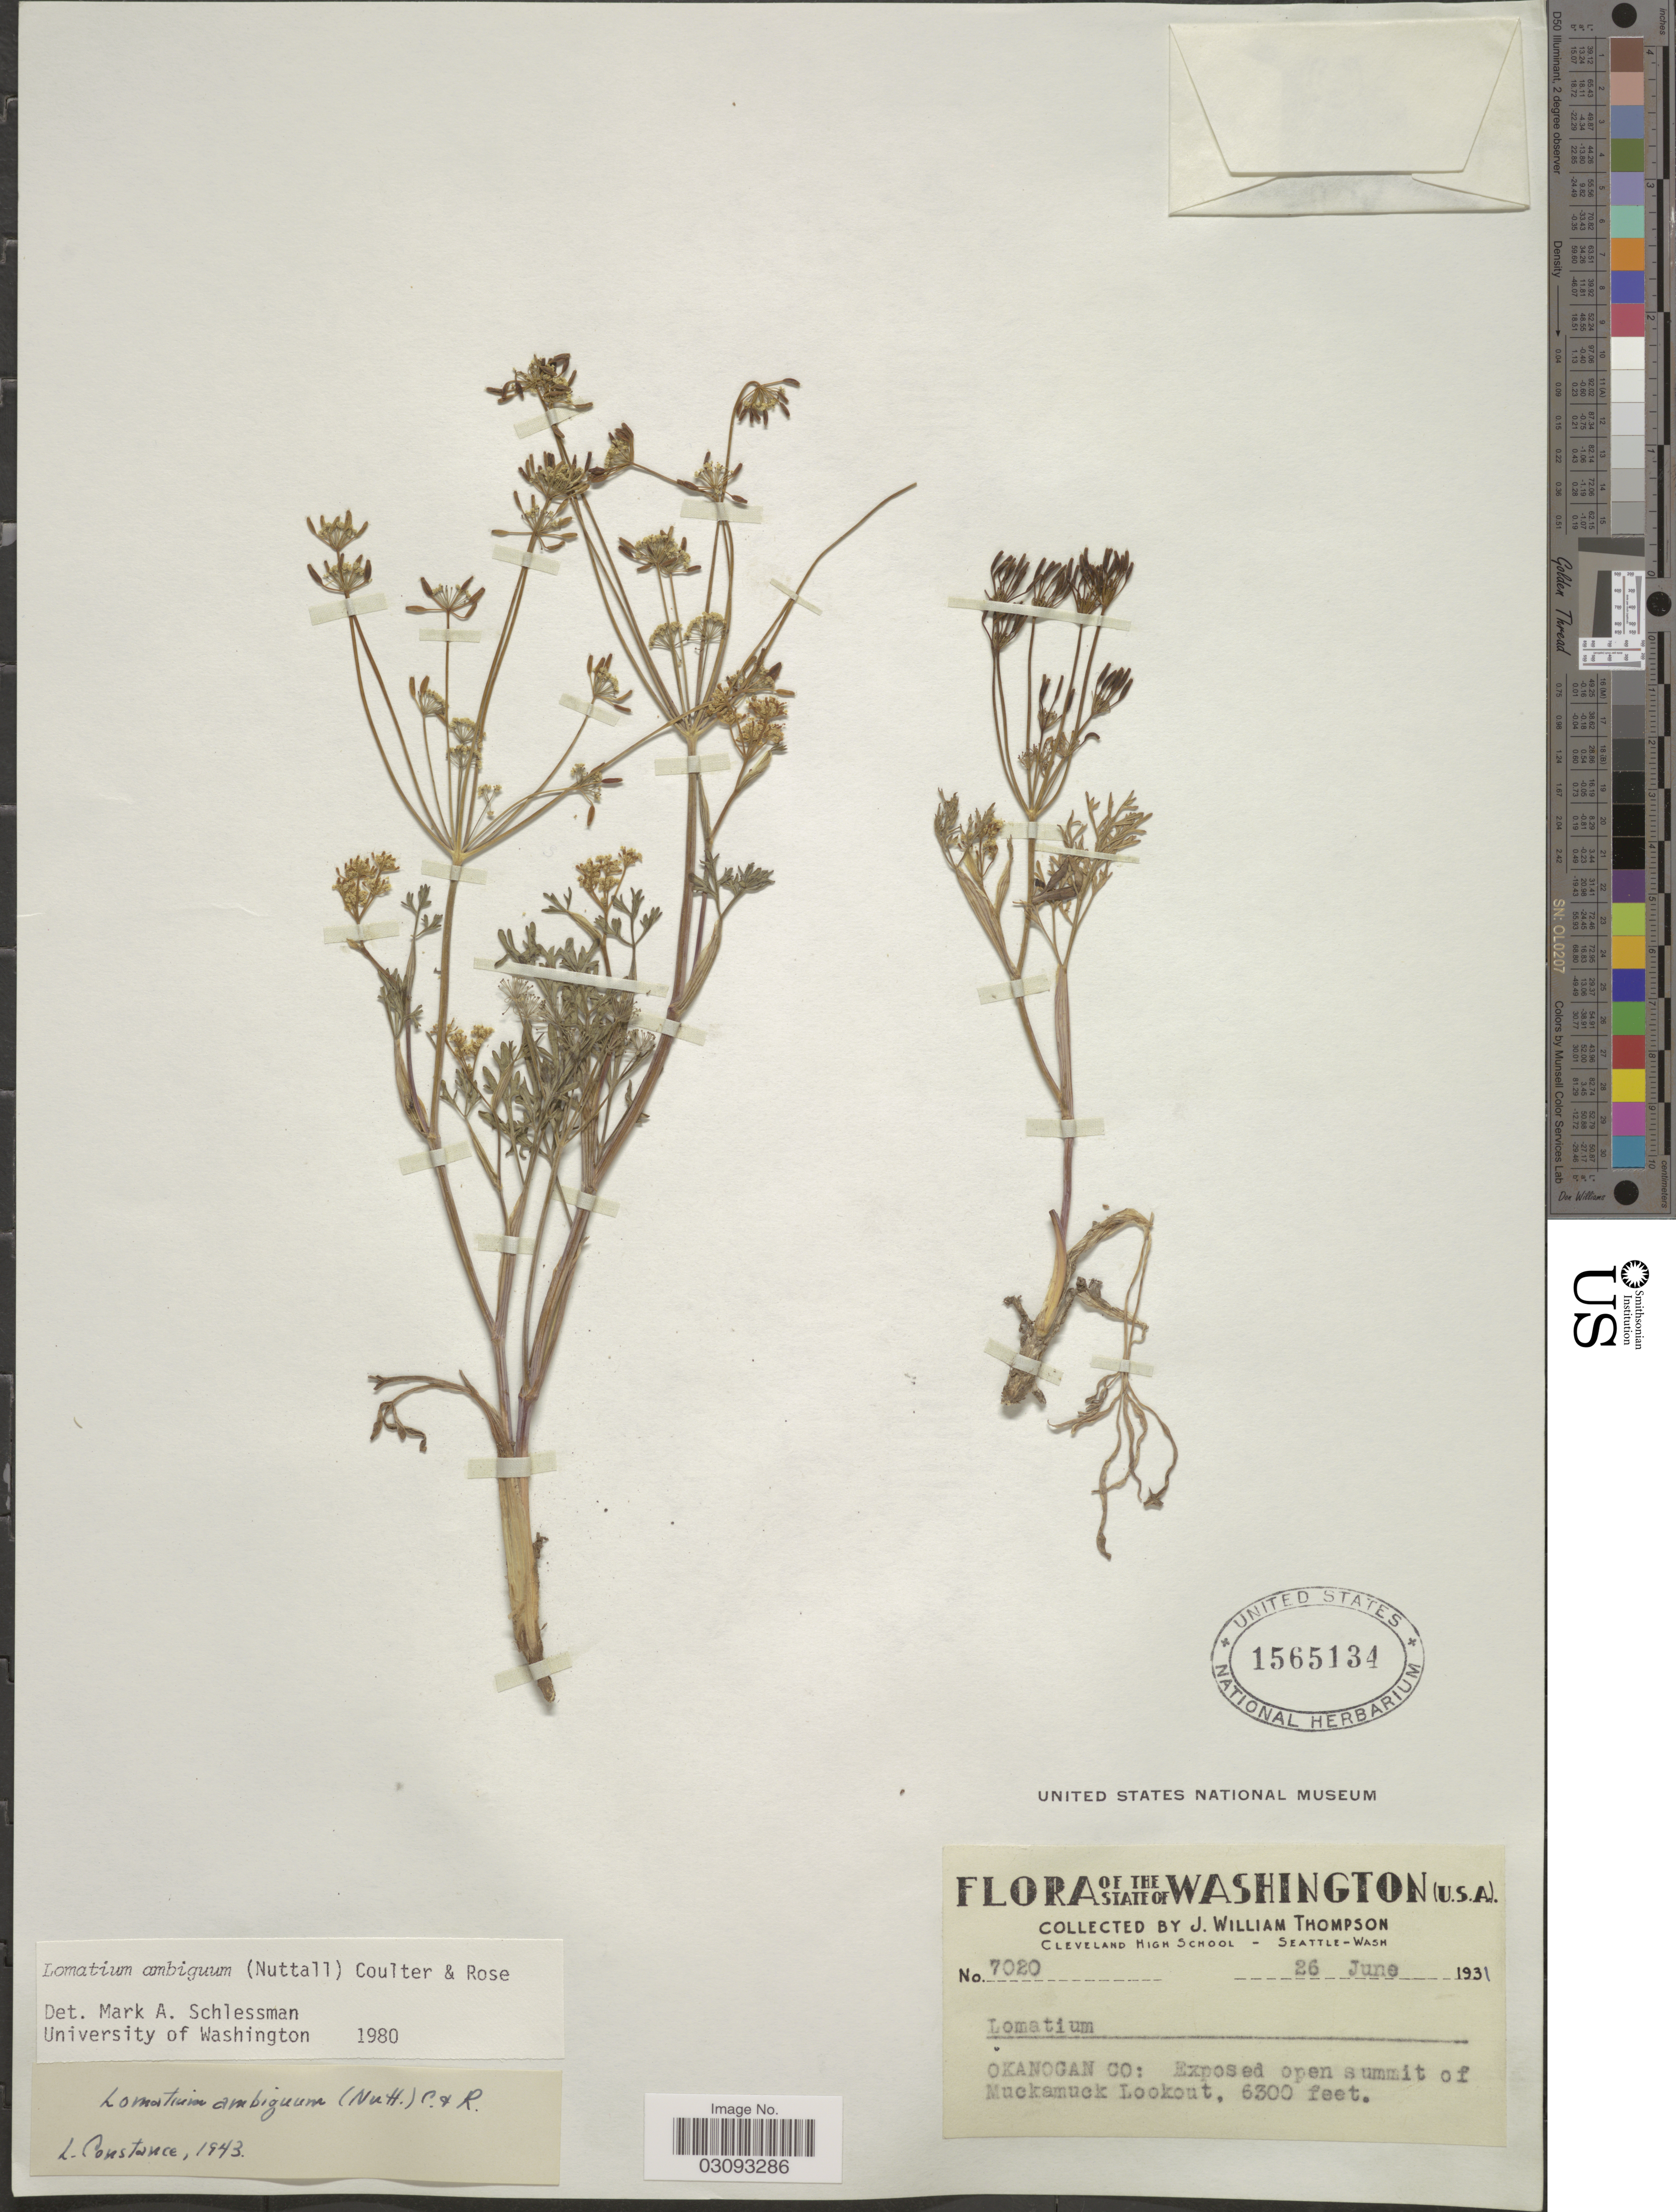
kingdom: Plantae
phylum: Tracheophyta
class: Magnoliopsida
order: Apiales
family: Apiaceae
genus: Lomatium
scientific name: Lomatium ambiguum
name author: (Nutt.) Coult. & Rose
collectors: J. W. Thompson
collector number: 7020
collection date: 1931-06-26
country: United States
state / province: Washington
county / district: Okanogan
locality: Okanogan Co: Exposed open summit of Muckamuck Lookout.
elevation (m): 1920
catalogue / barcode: US 1565134